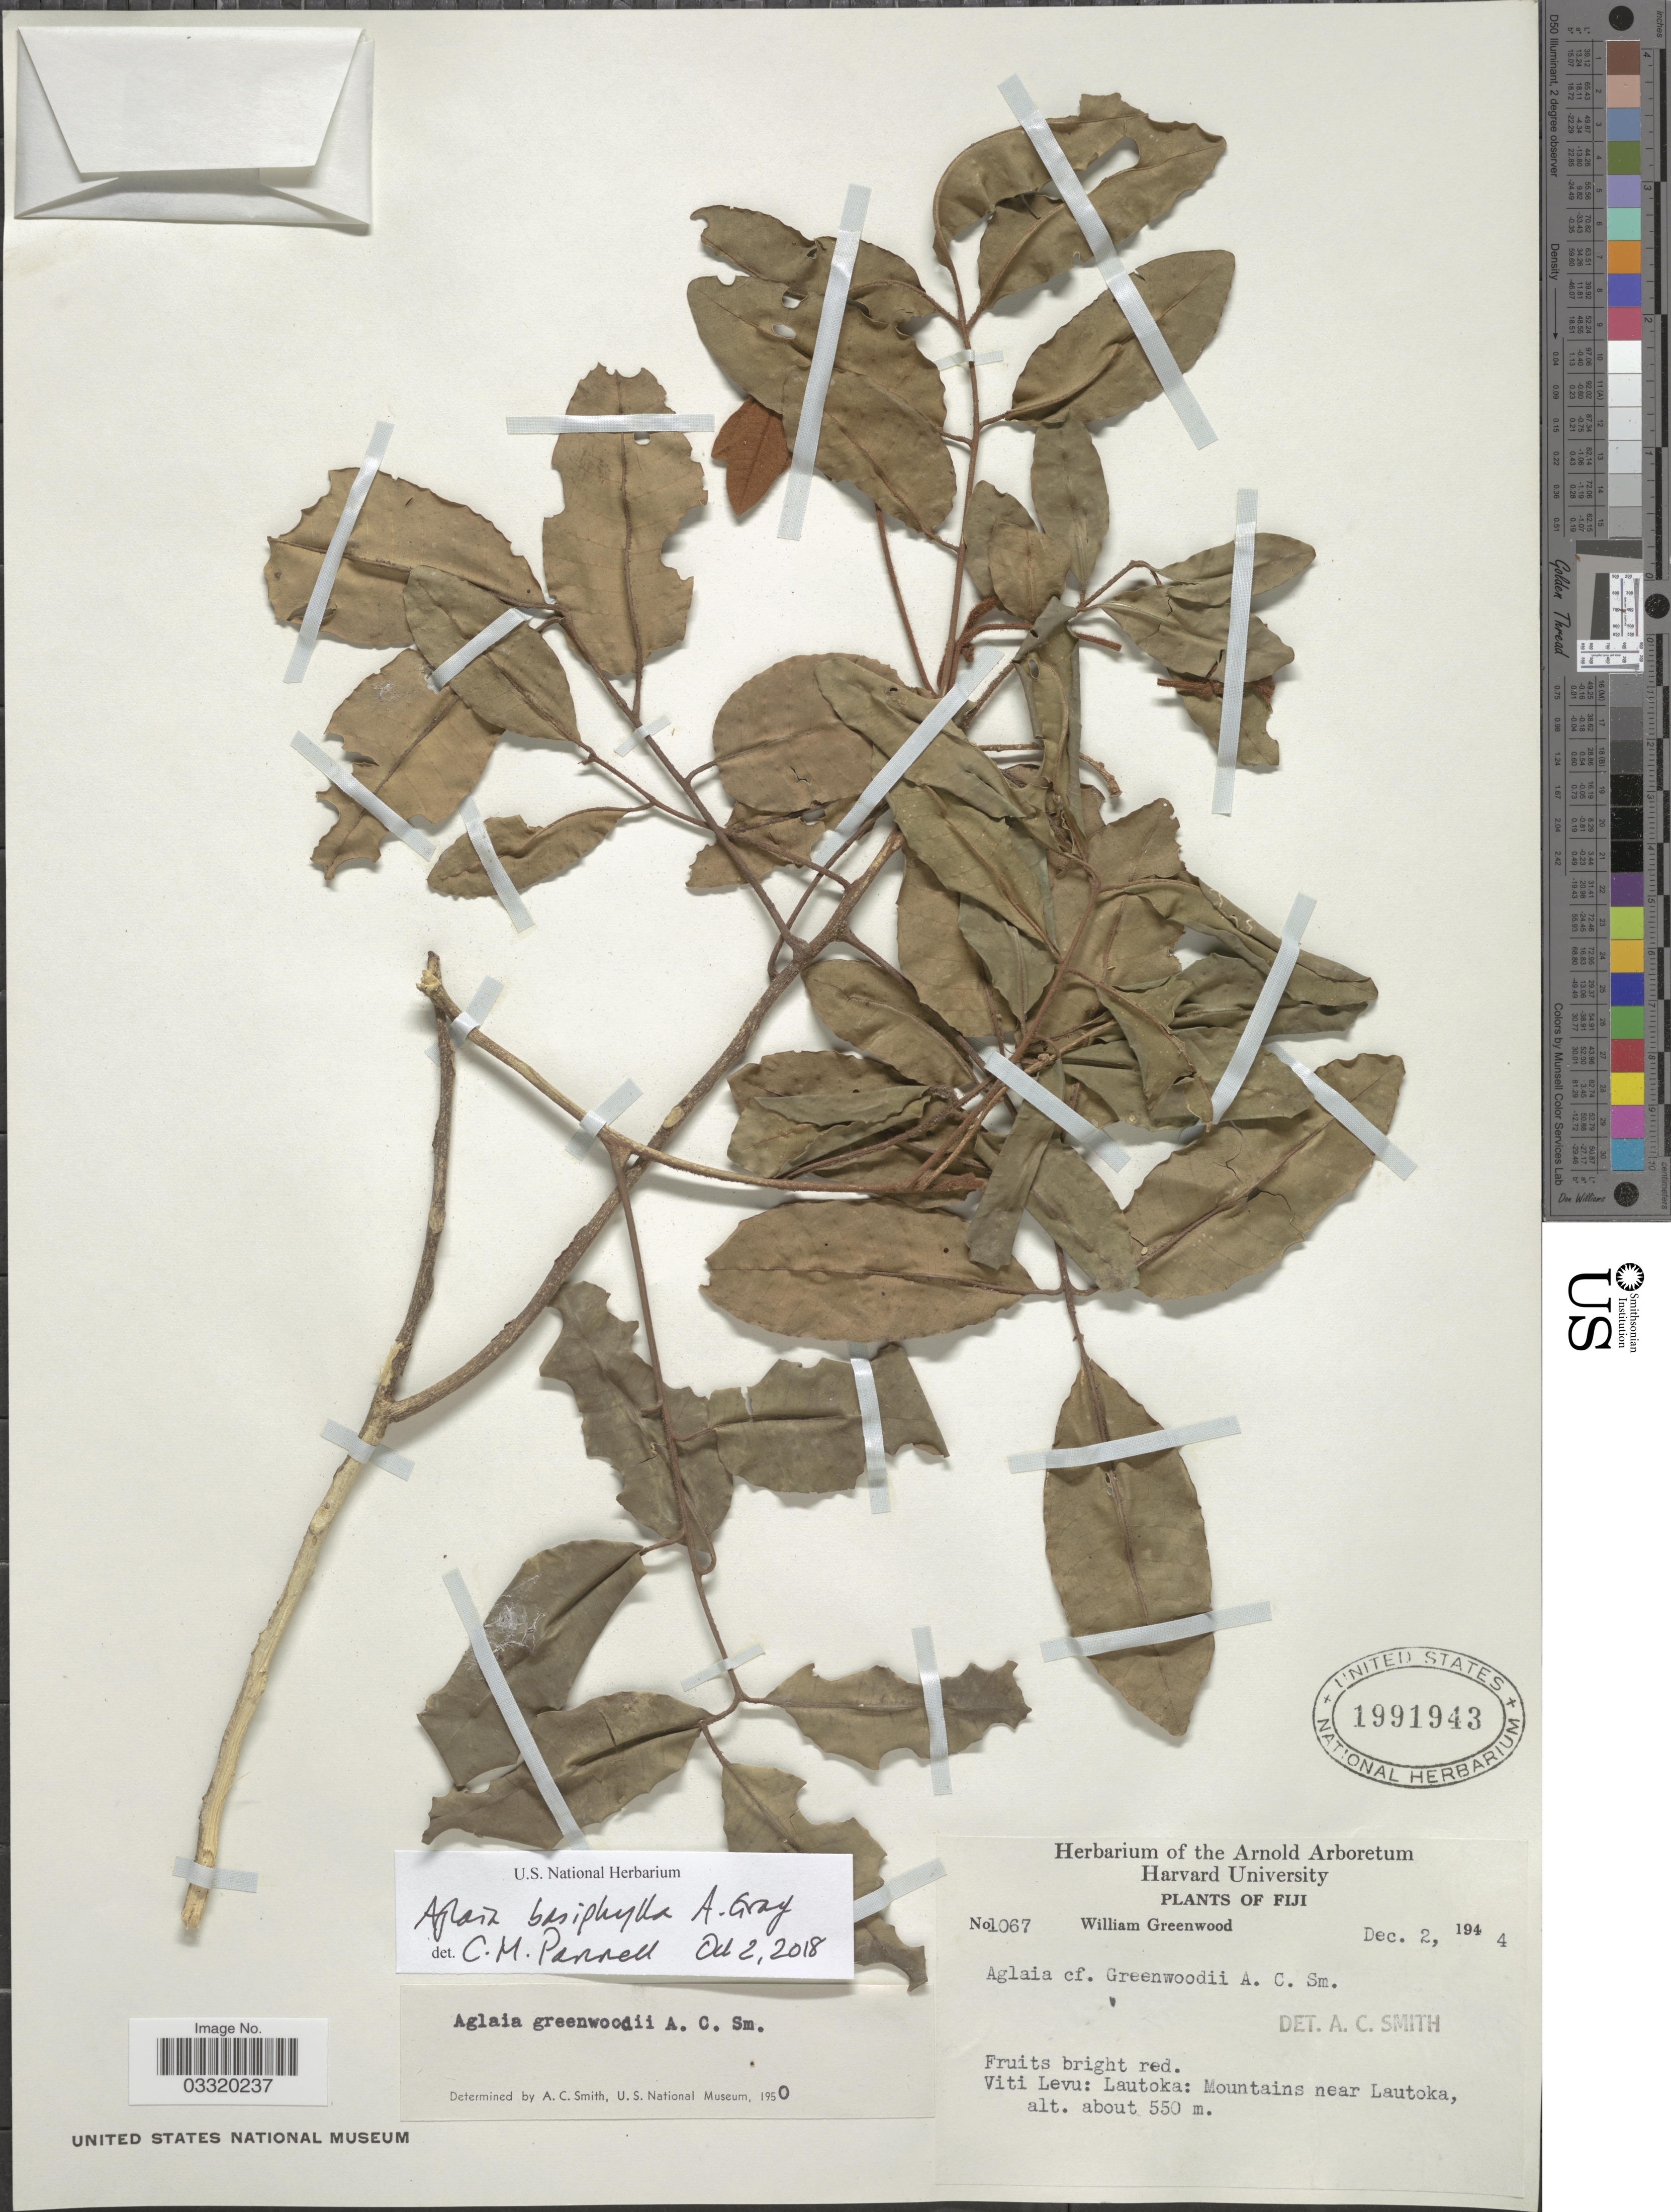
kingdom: Plantae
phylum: Tracheophyta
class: Magnoliopsida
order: Sapindales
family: Meliaceae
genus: Aglaia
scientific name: Aglaia basiphylla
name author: A. Gray in Wilkes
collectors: W. Greenwood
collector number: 1067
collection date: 1944-12-02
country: Fiji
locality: Viti Levu: Lautoka: Mountains near Lautoka.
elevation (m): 550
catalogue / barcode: US 1991943